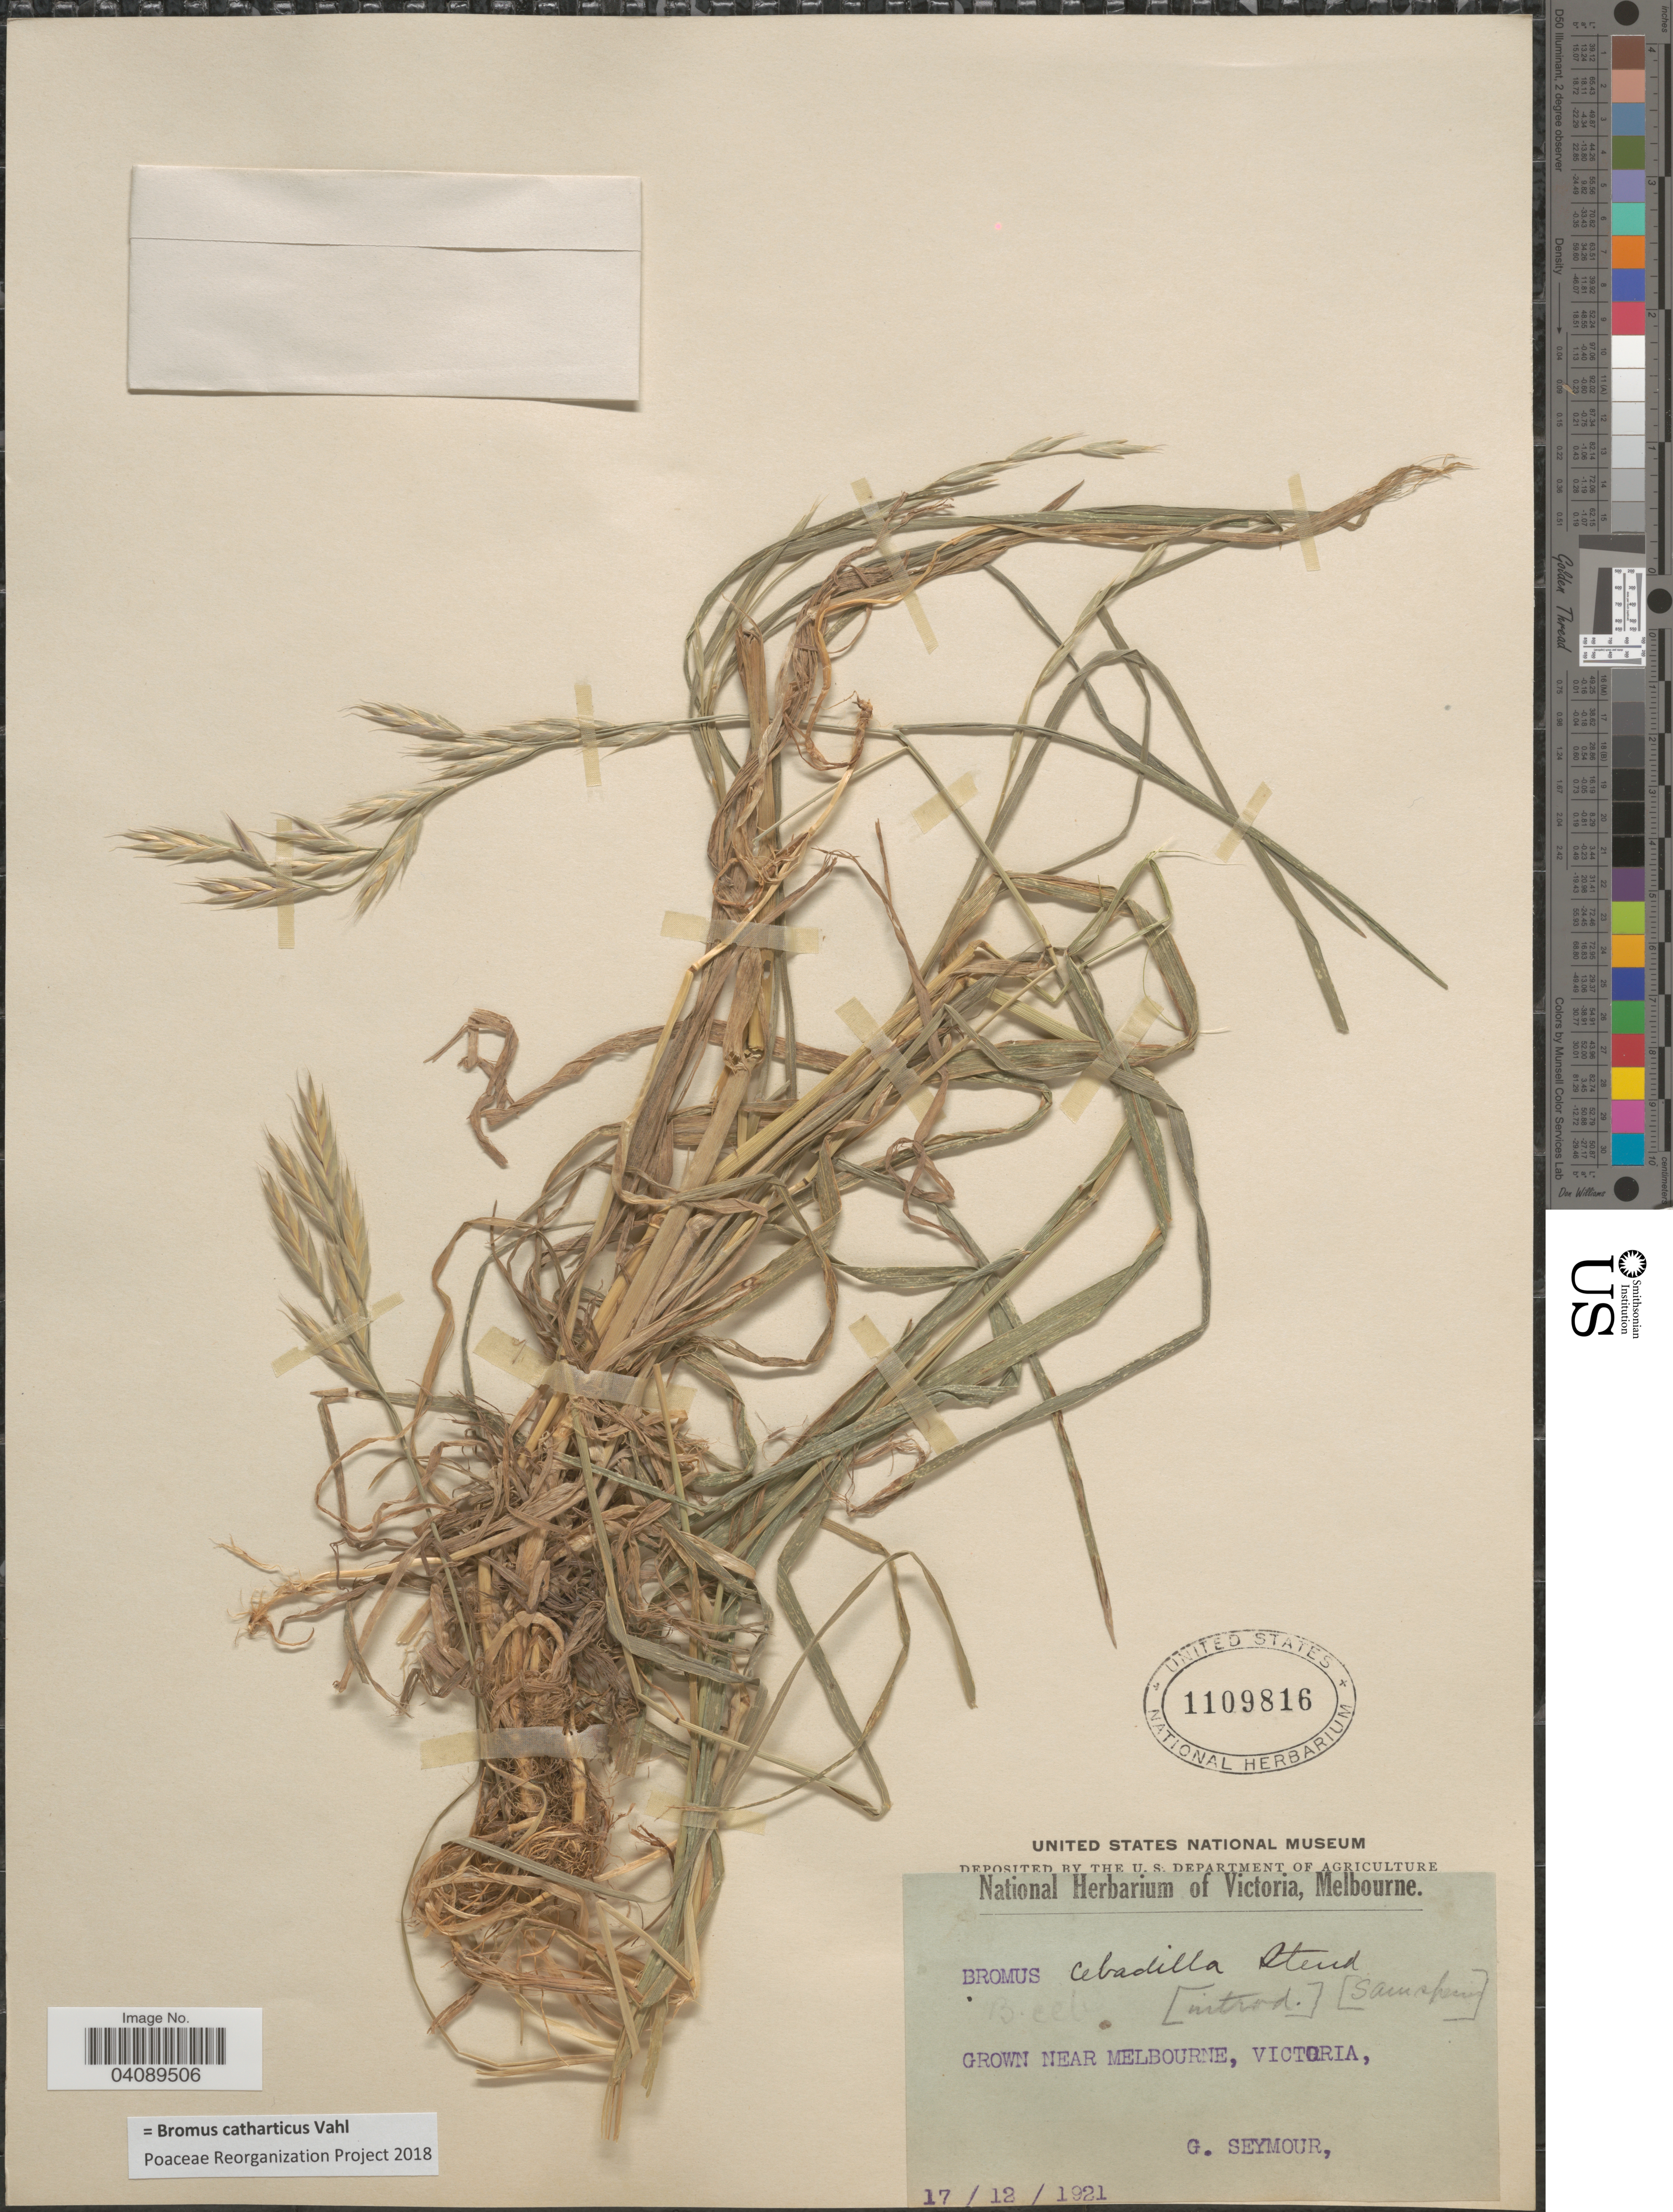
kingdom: Plantae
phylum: Tracheophyta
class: Liliopsida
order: Poales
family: Poaceae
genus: Bromus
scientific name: Bromus catharticus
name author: Vahl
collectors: G. Seymour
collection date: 1921-12-17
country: Australia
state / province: Victoria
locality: Grown near Melbourne, Victoria.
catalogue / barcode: US 1109816